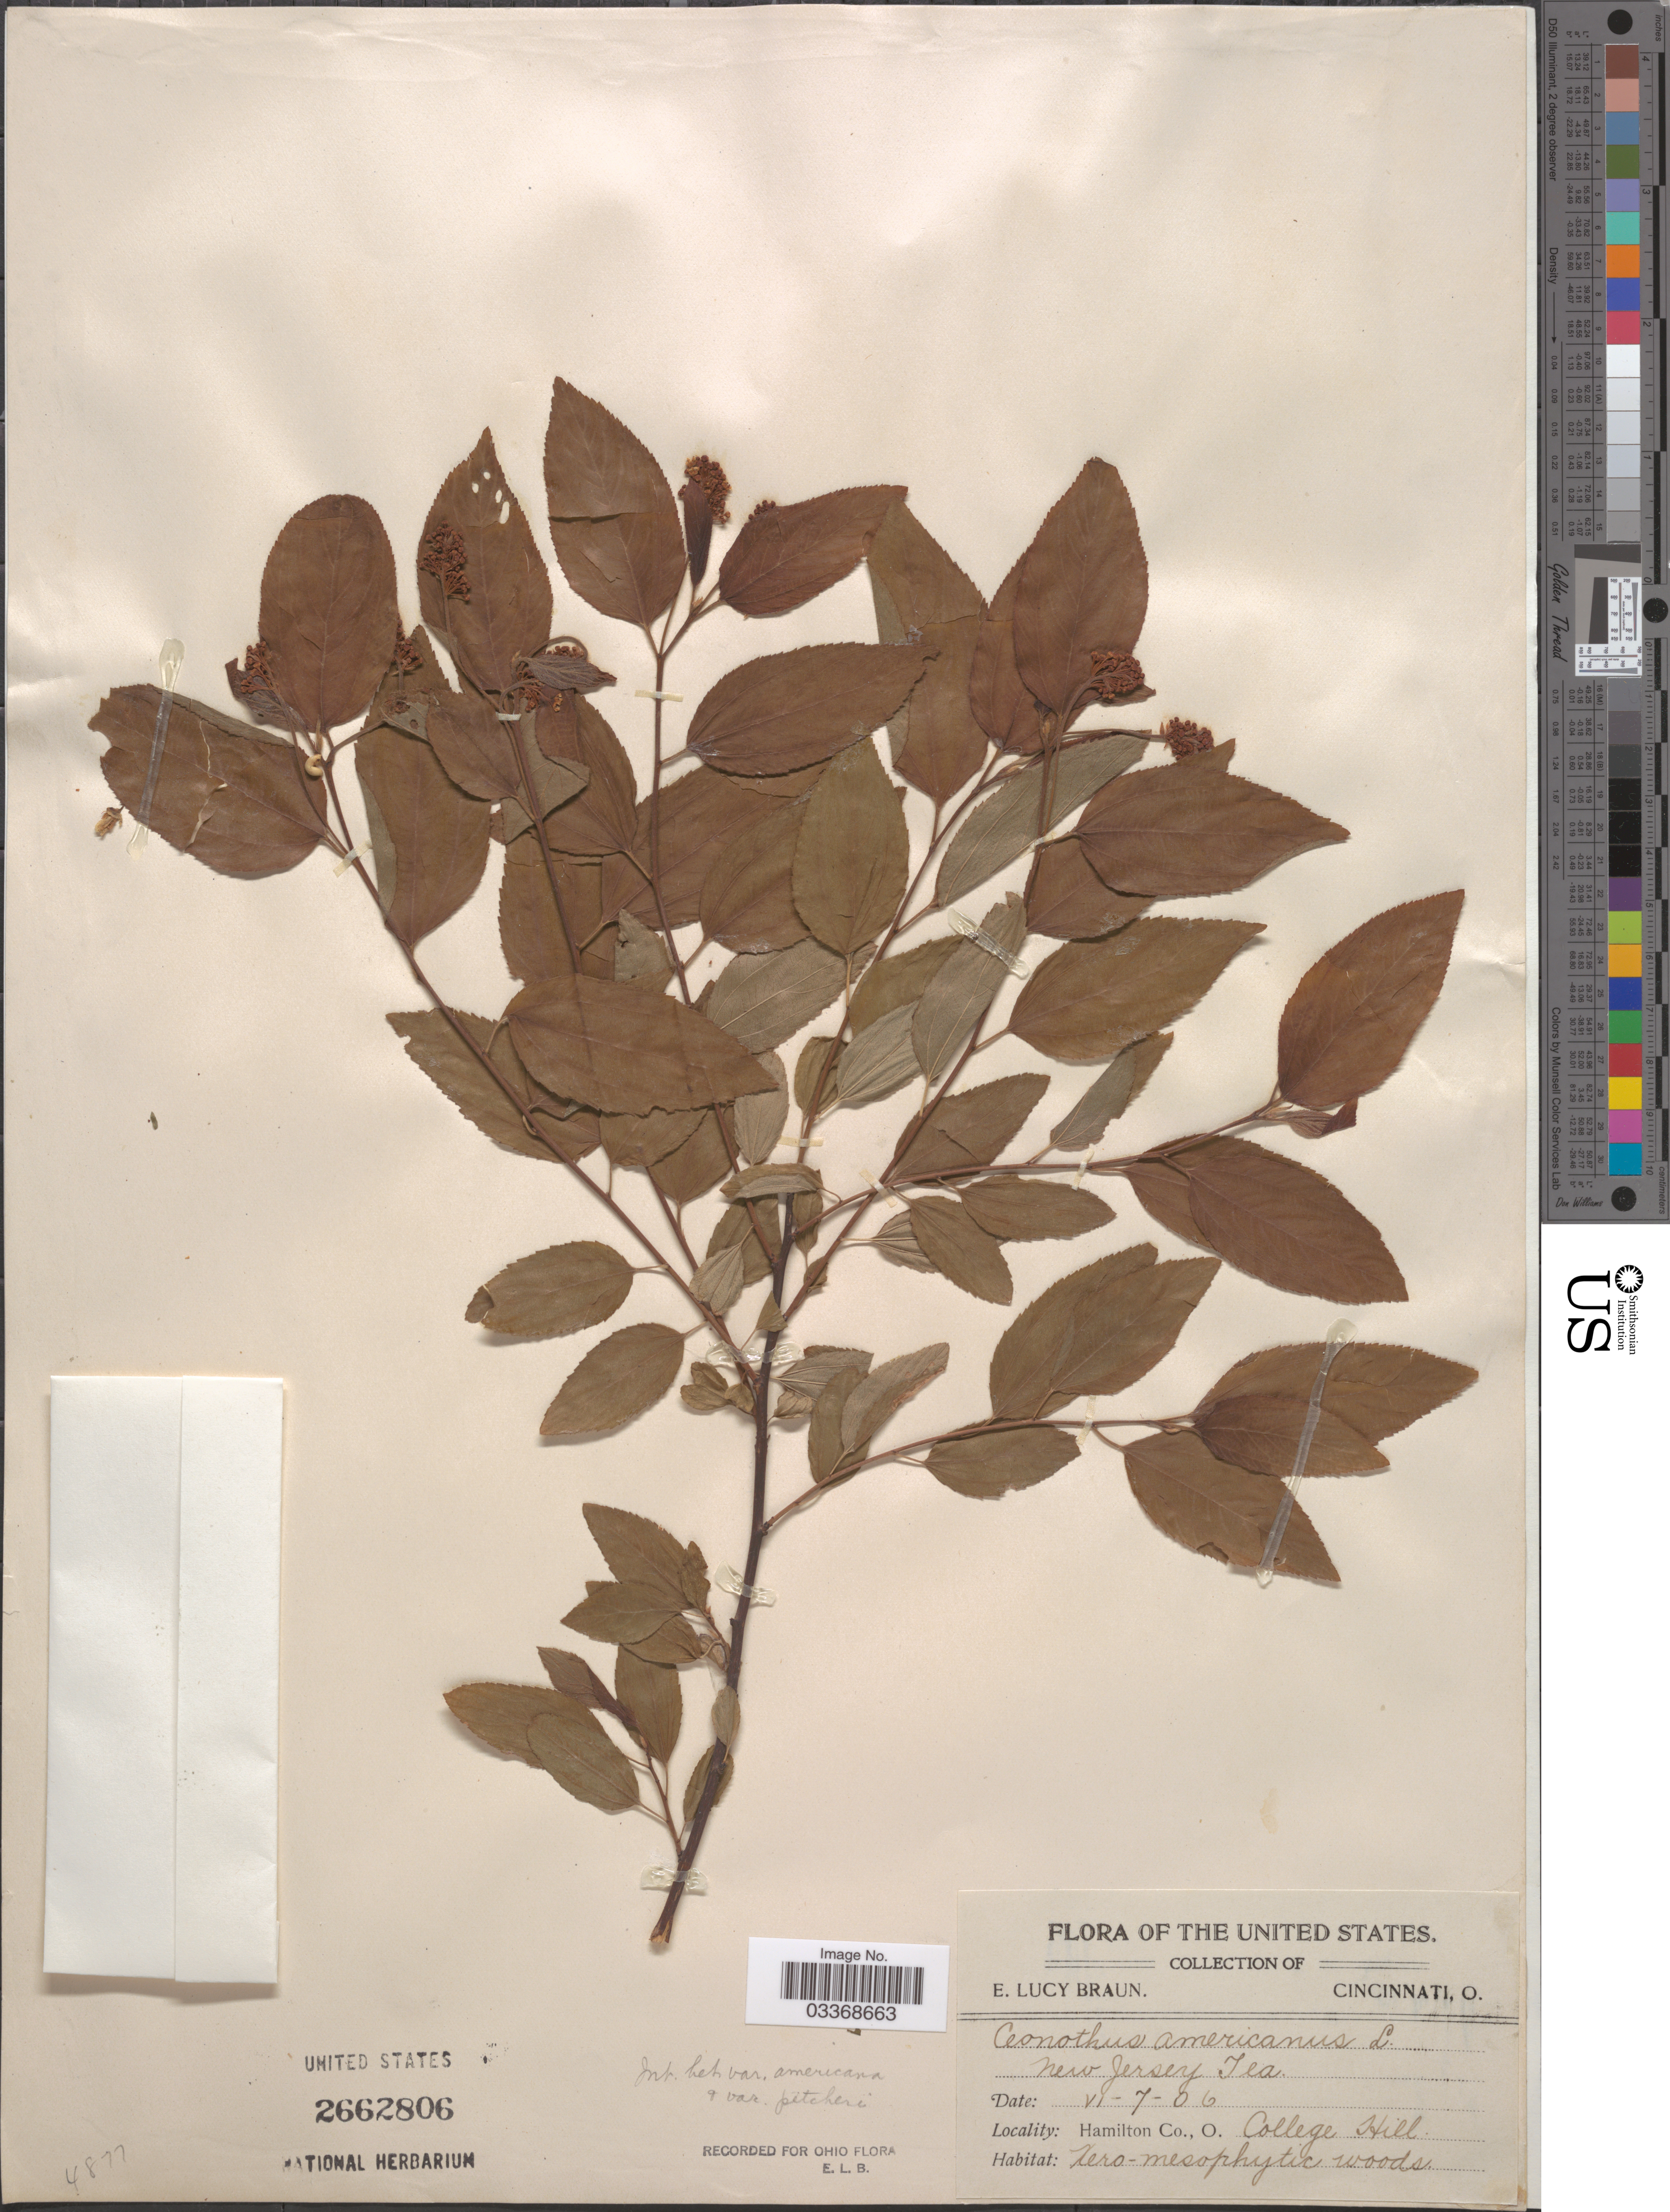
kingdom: Plantae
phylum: Tracheophyta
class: Magnoliopsida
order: Rosales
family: Rhamnaceae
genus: Ceanothus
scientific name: Ceanothus americanus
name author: L.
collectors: E. L. Braun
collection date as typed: Transcribed d/m/y: 7/6/6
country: United States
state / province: Ohio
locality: Hamilton Co., College Hill.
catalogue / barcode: US 2662806